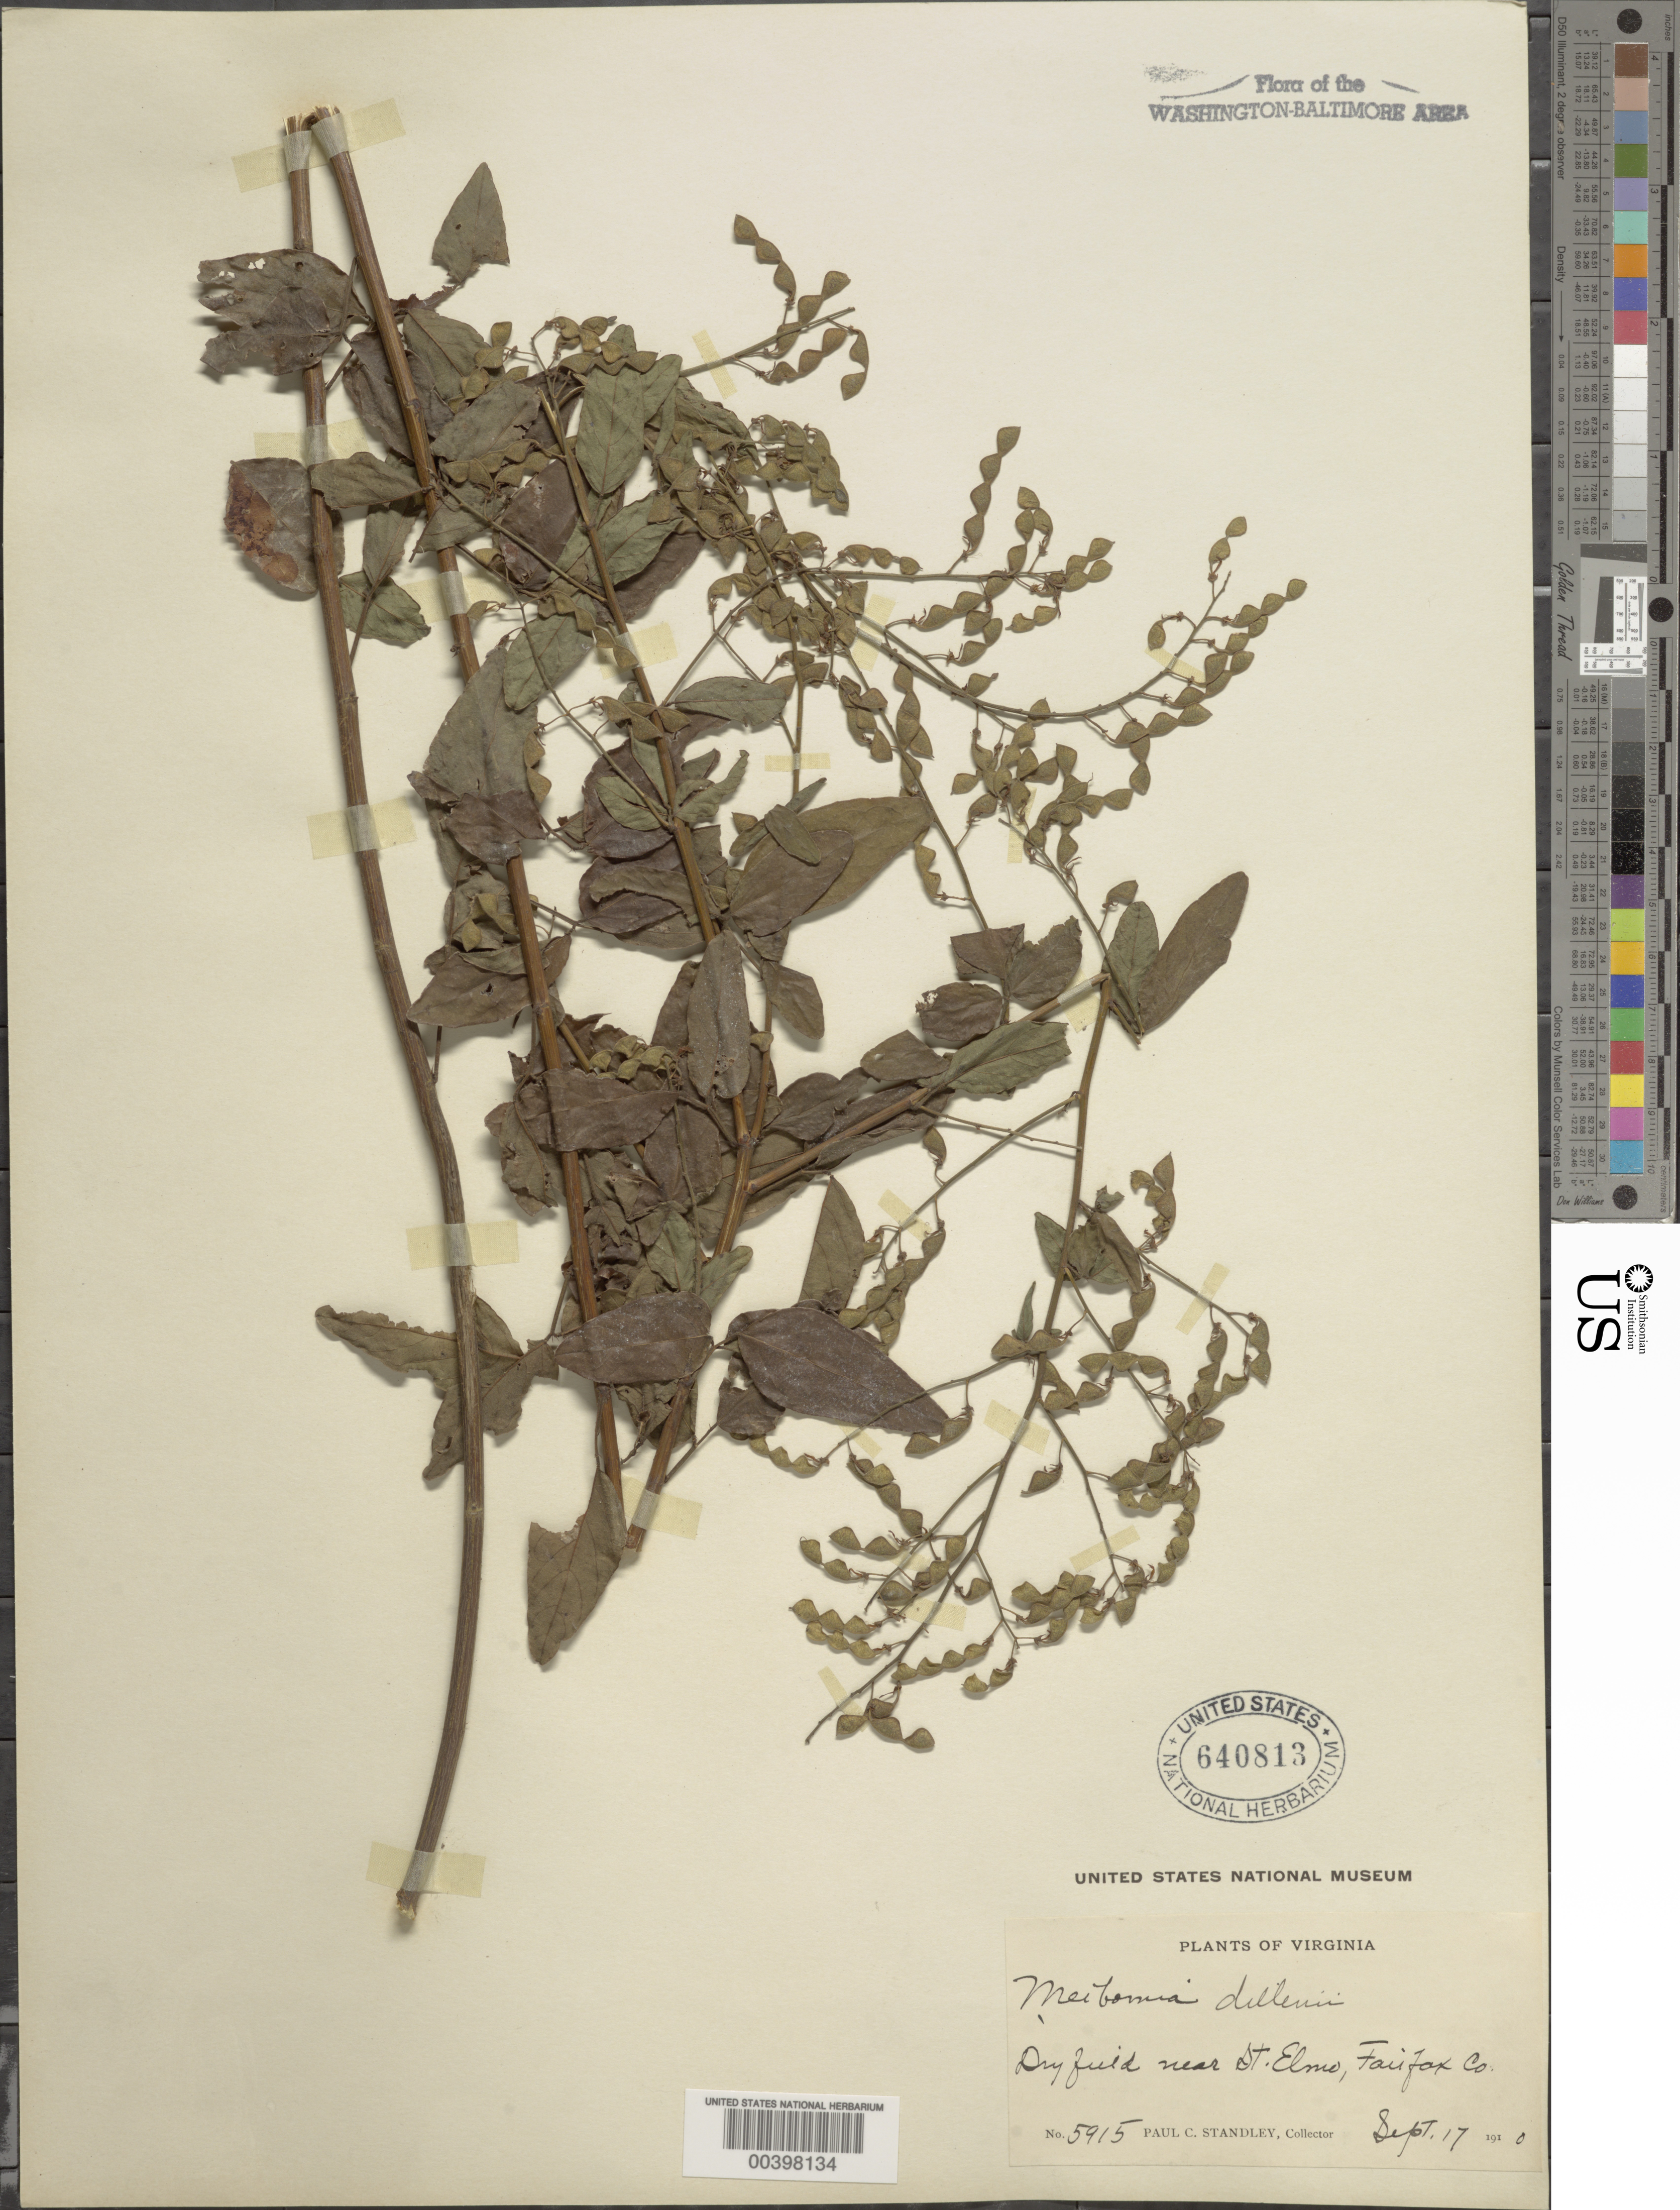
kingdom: Plantae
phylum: Tracheophyta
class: Magnoliopsida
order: Fabales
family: Fabaceae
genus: Desmodium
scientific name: Desmodium glabellum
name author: (Michx.) DC.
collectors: P. C. Standley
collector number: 5915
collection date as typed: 17 Sep 1910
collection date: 1910-09-17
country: United States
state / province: Virginia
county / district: Fairfax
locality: Near St. Elmo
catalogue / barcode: US 640813